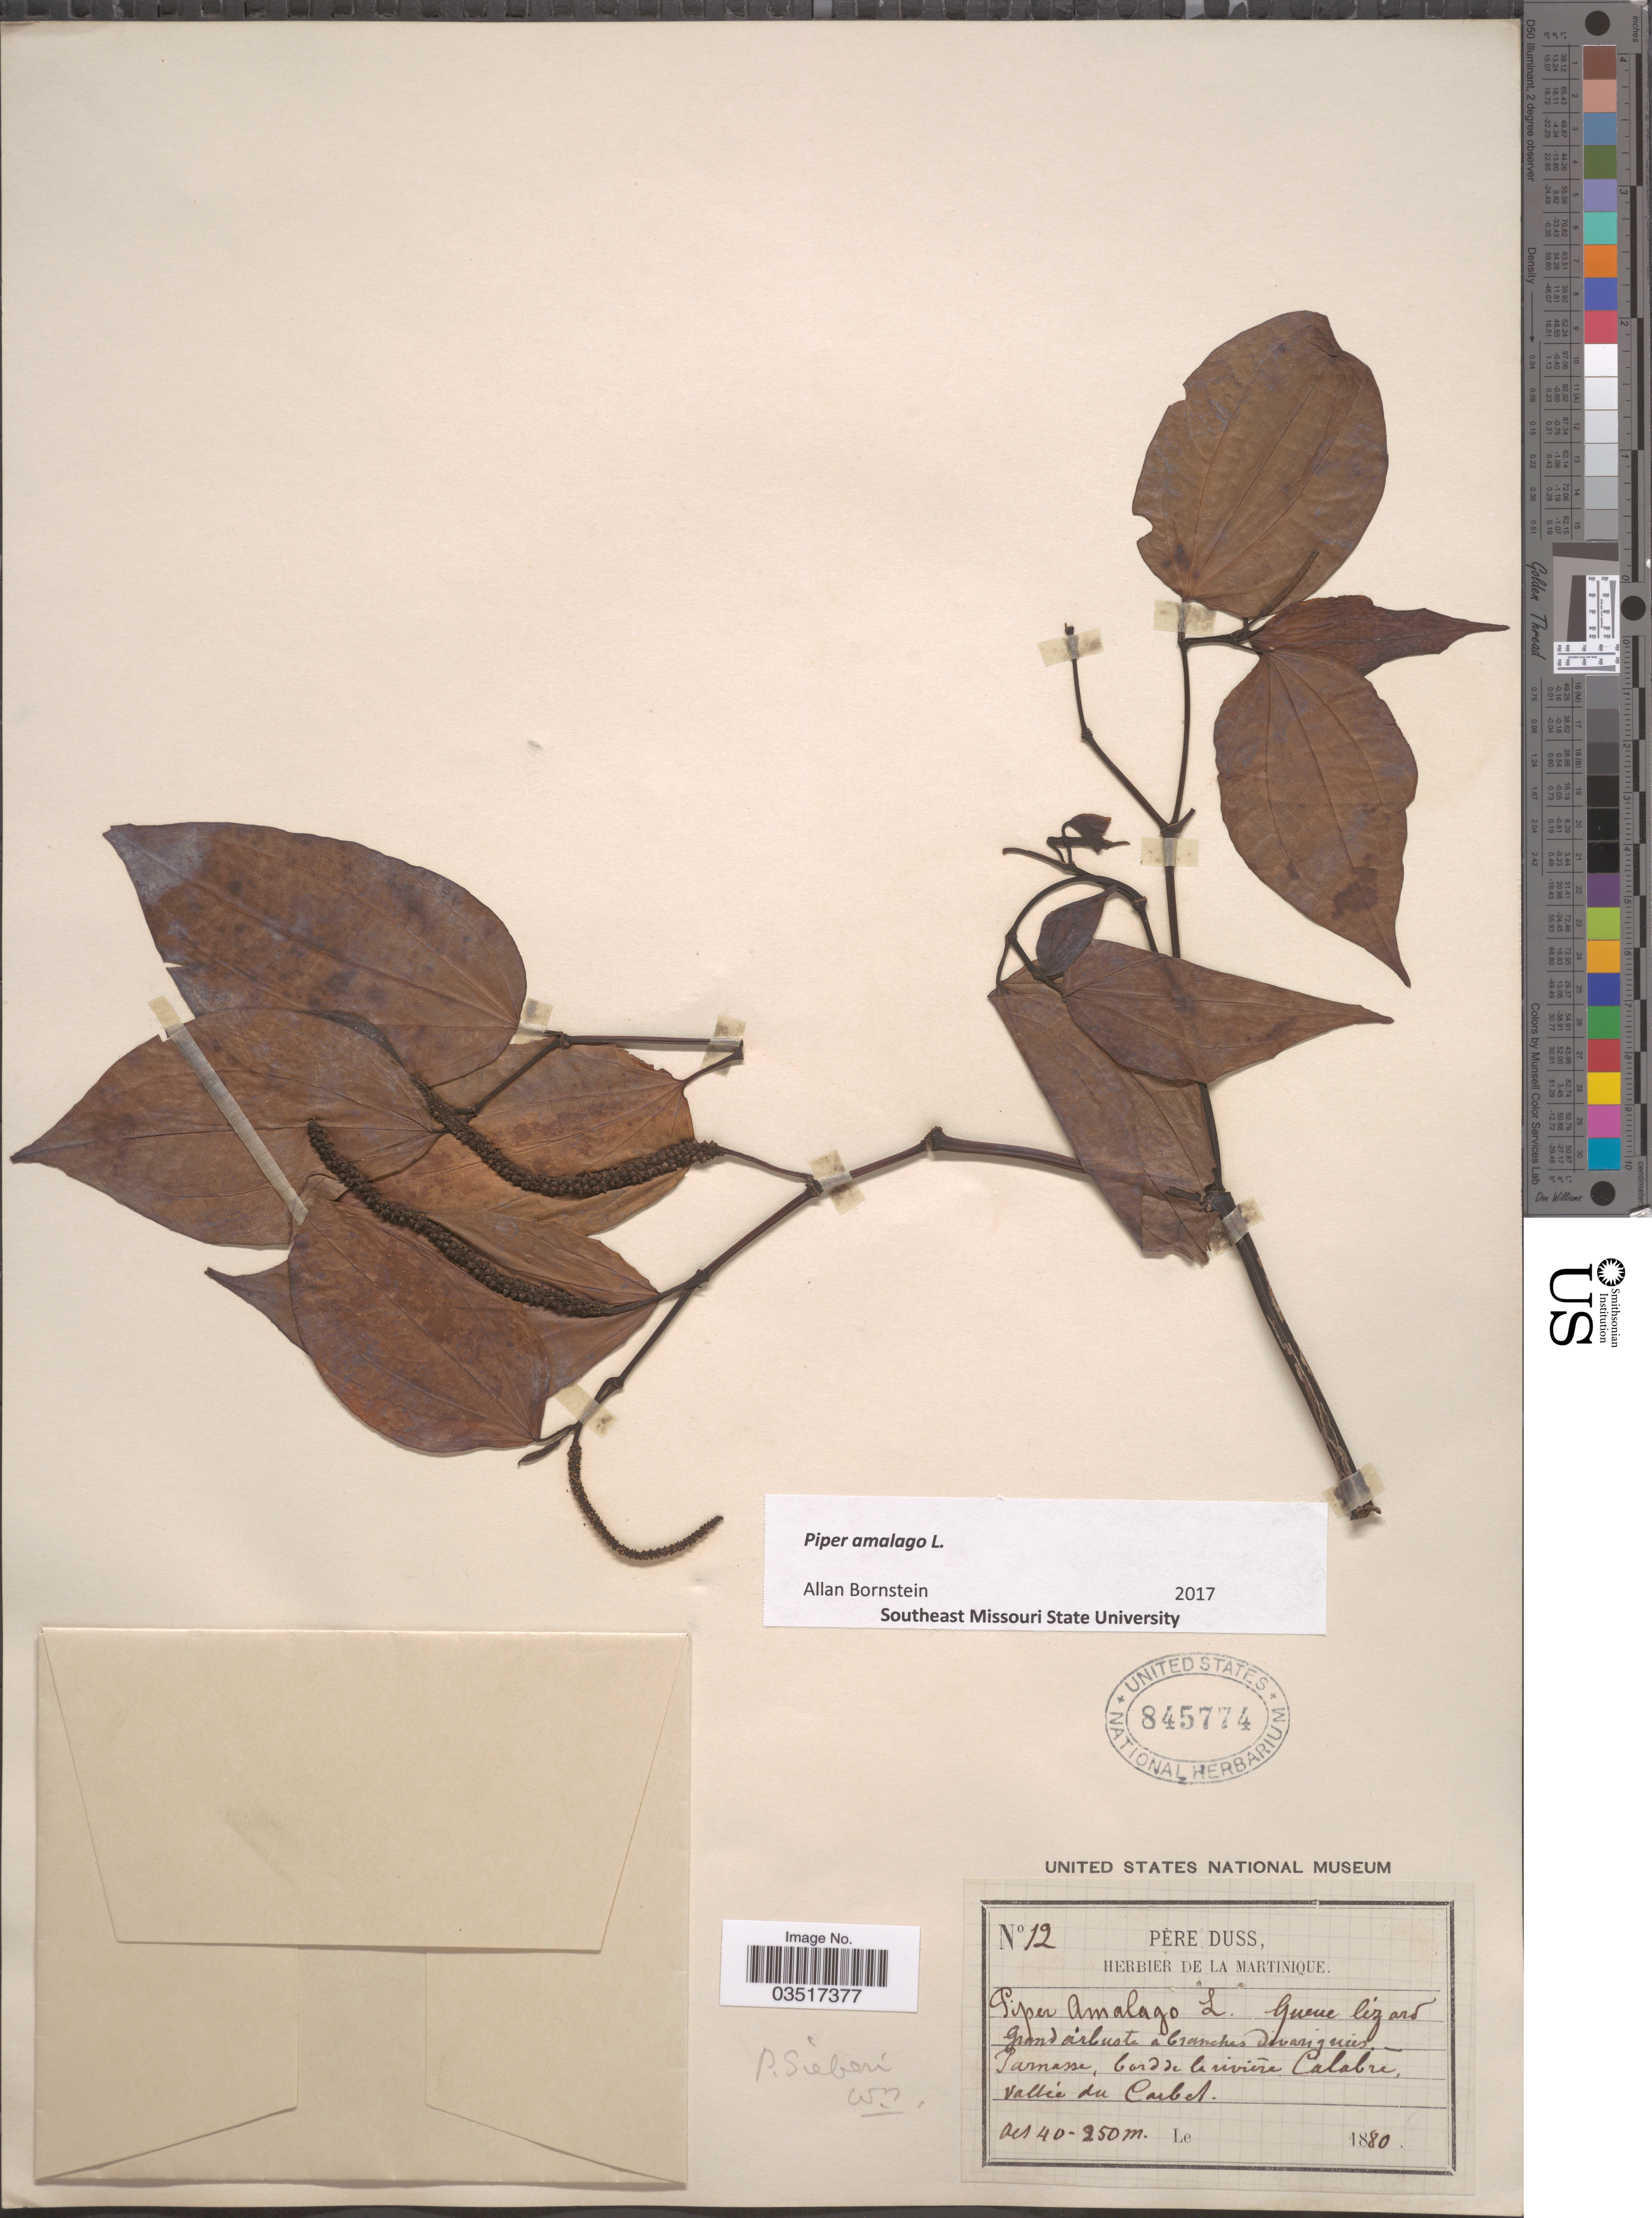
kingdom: Plantae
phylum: Tracheophyta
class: Magnoliopsida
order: Piperales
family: Piperaceae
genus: Piper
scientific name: Piper amalago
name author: L.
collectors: Père Duss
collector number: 12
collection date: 1880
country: Martinique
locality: Parnasse, bord de la riviére Calabre, vallée du Carbet.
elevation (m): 40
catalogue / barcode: US 845774